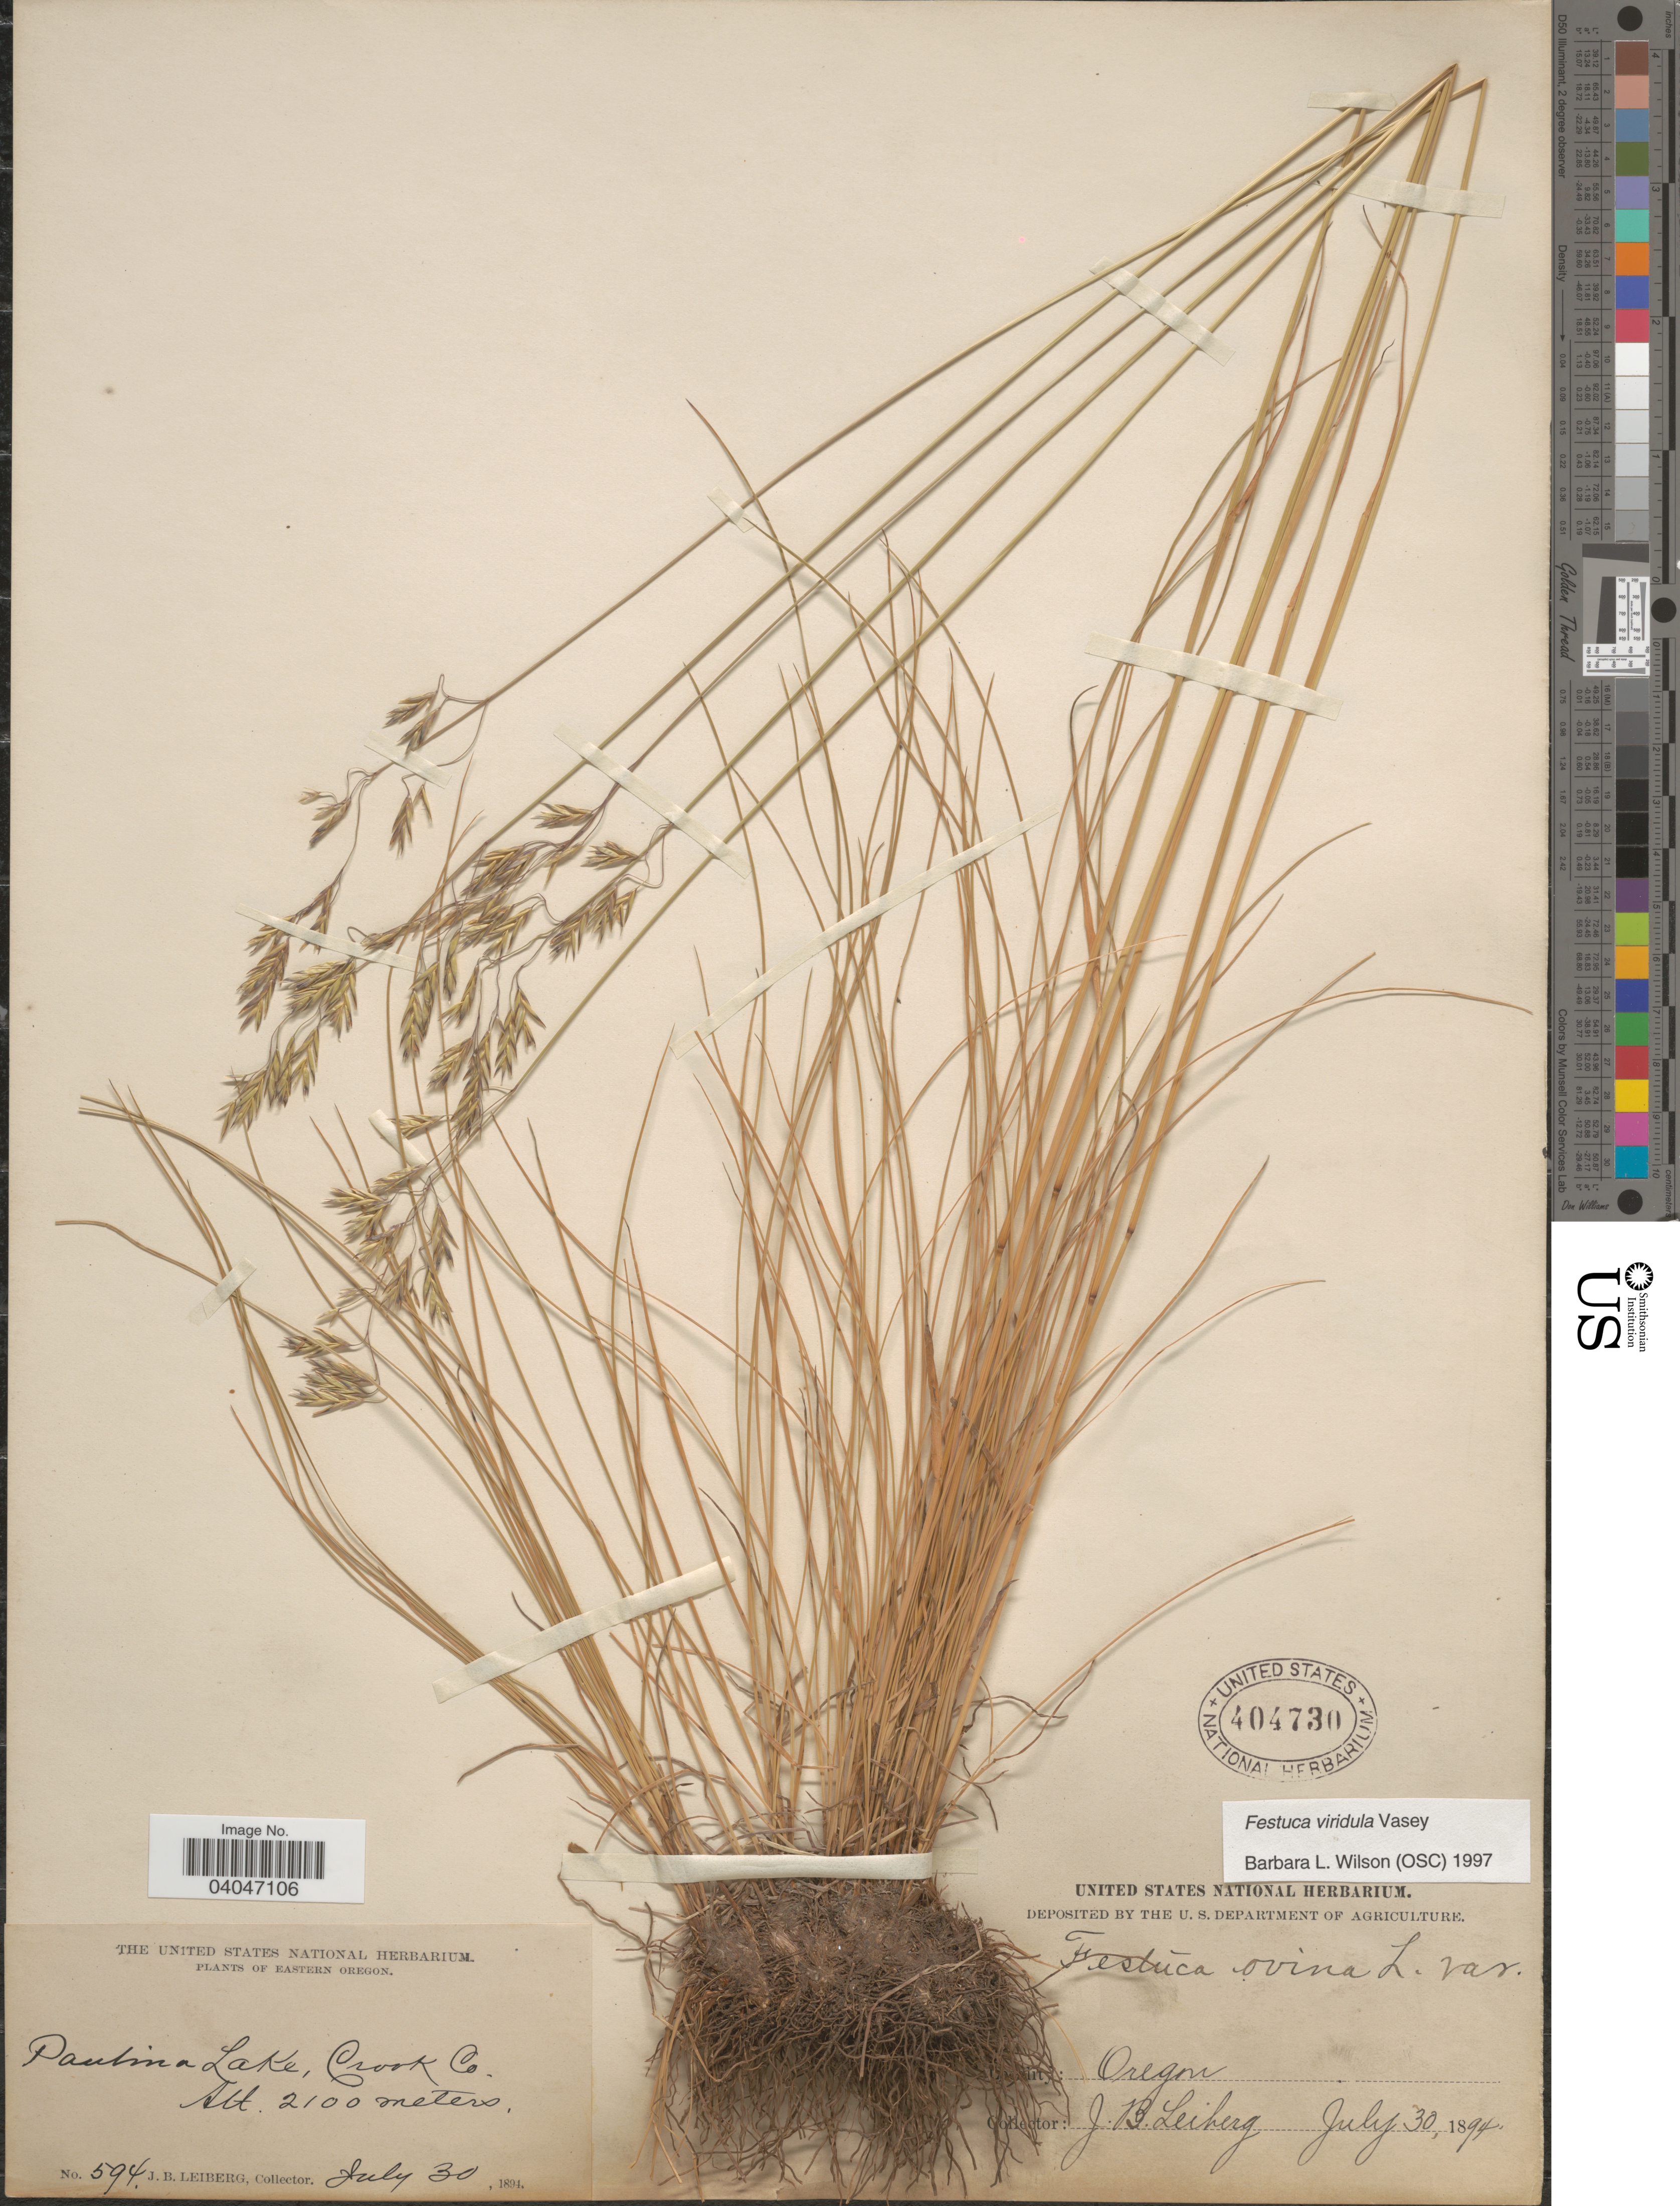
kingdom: Plantae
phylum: Tracheophyta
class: Liliopsida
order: Poales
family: Poaceae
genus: Festuca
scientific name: Festuca viridula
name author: Vasey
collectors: J. B. Leiberg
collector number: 594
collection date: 1894-07-30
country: United States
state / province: Oregon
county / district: Deschutes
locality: Eastern Oregon. Paulina Lake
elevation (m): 2100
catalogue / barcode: US 404730